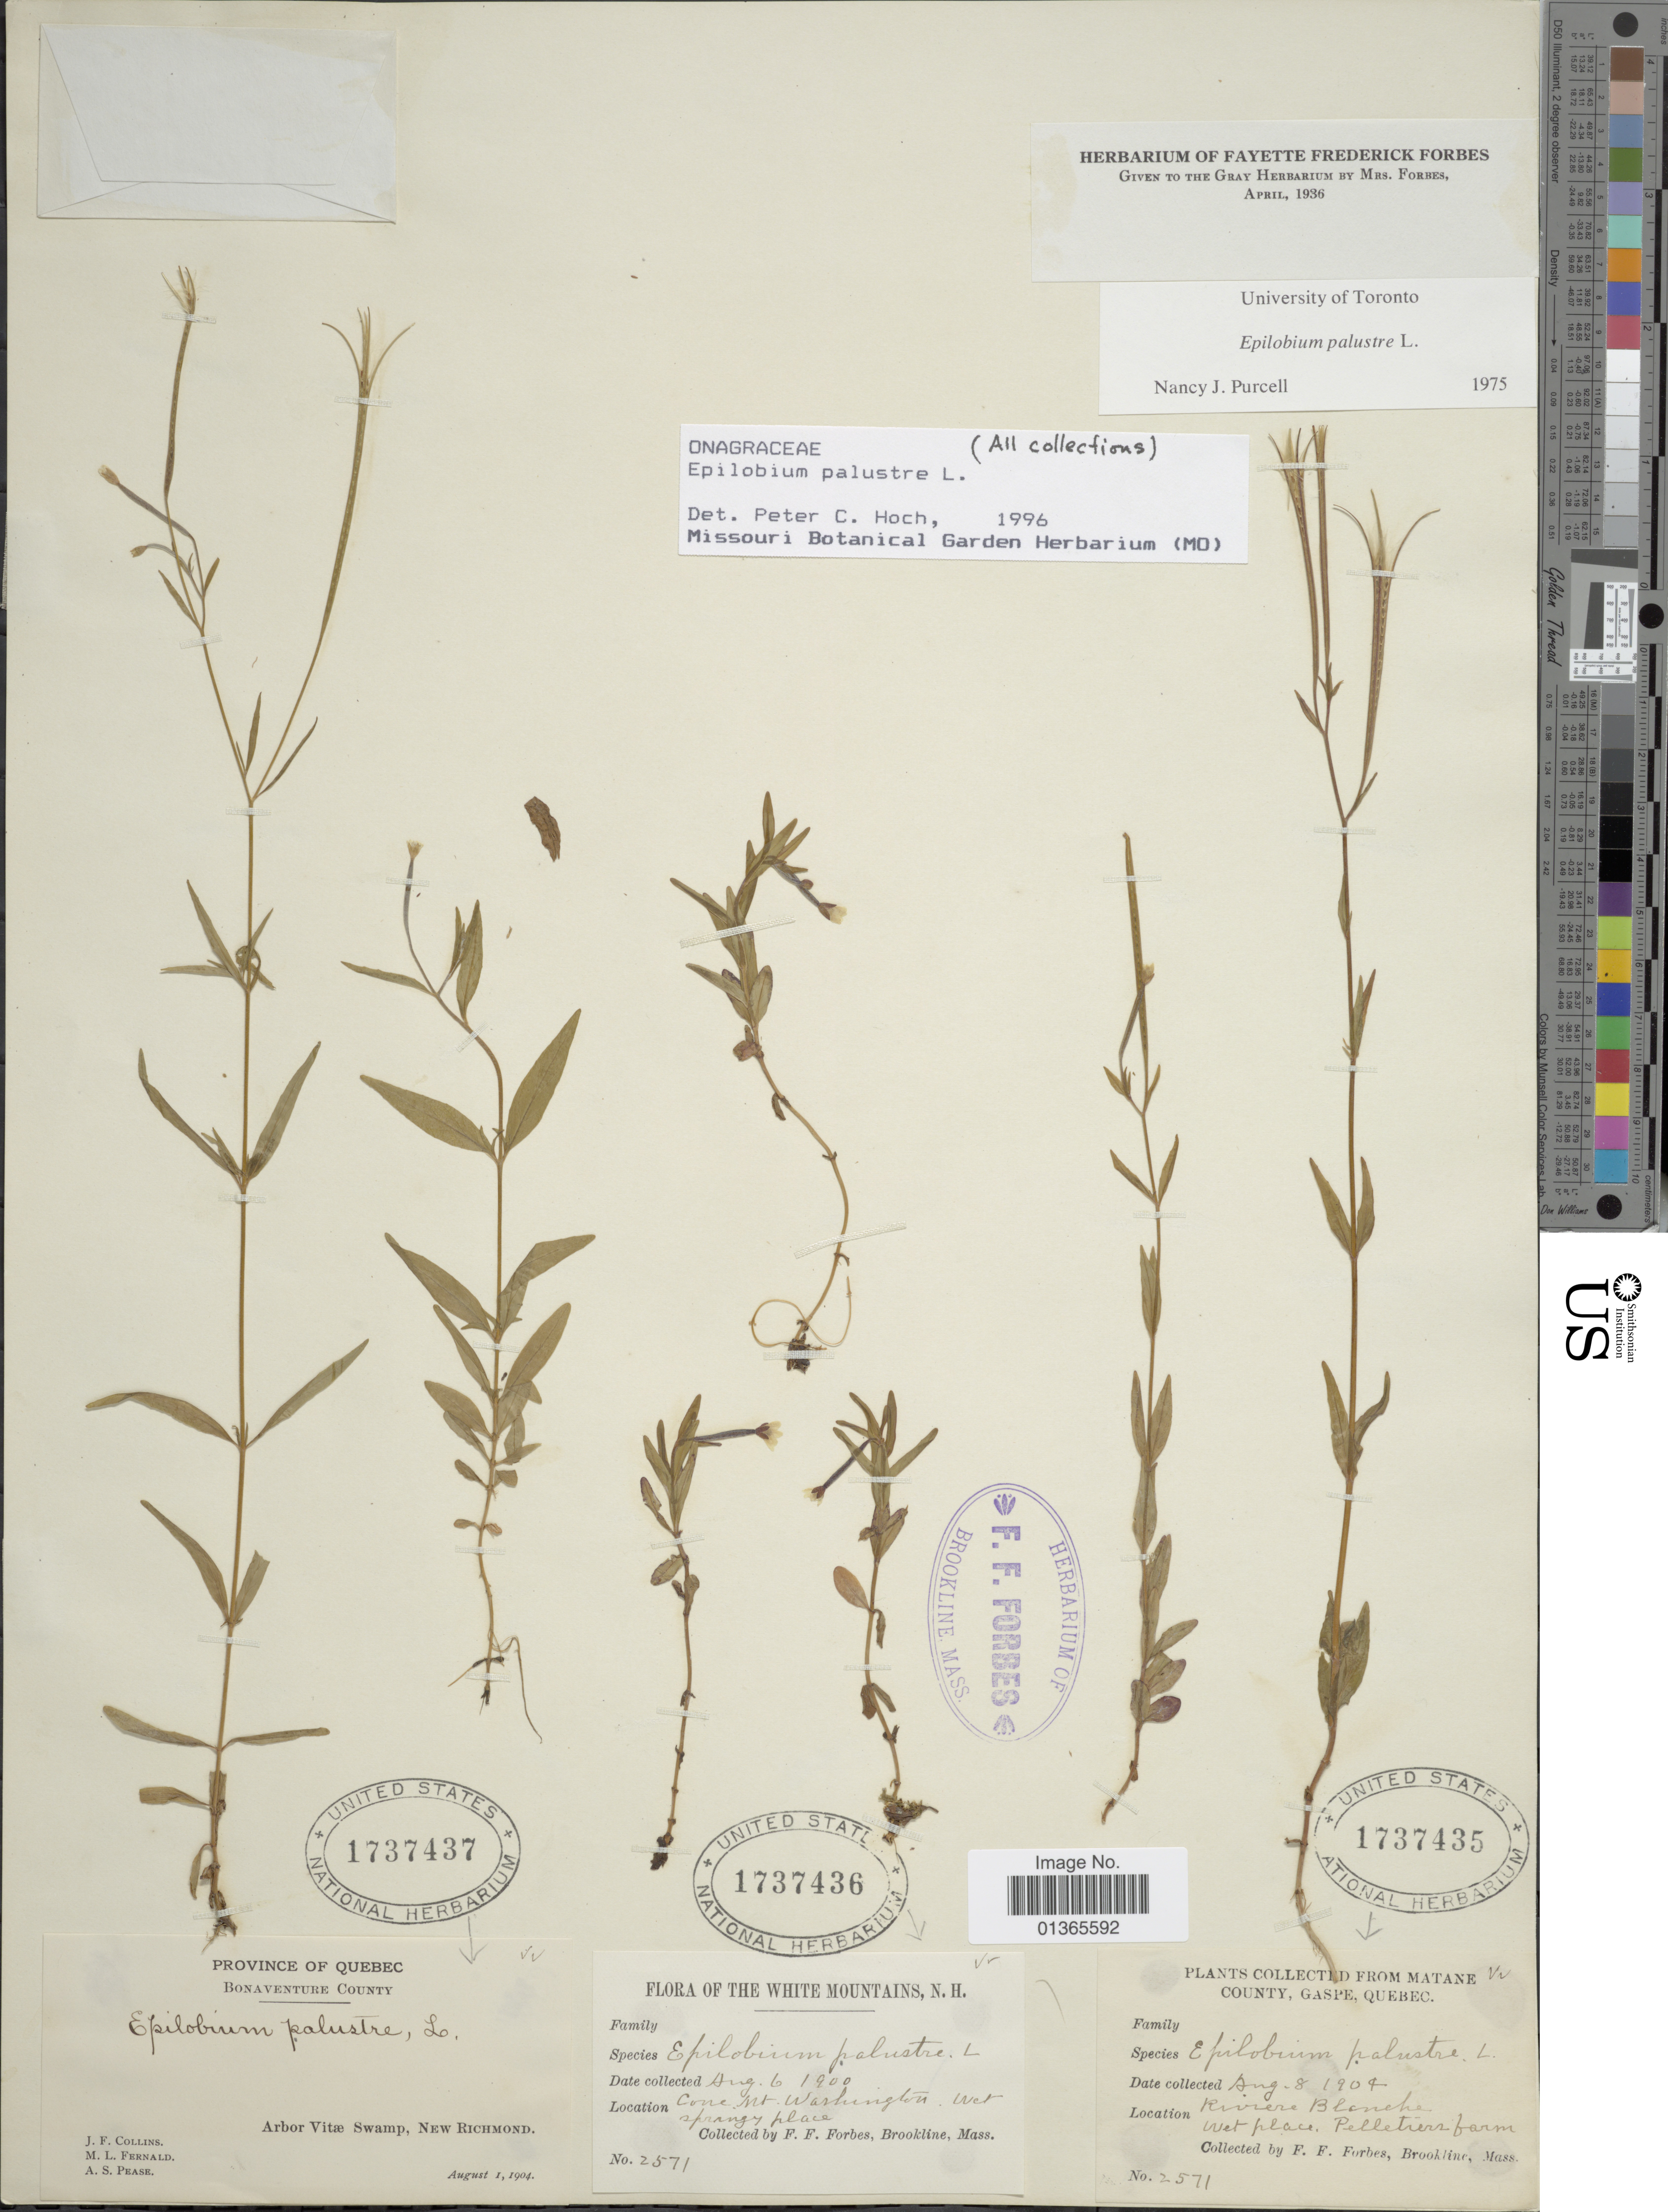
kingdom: Plantae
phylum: Tracheophyta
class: Magnoliopsida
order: Myrtales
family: Onagraceae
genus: Epilobium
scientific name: Epilobium palustre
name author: L.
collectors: J. Collins, M. L. Fernald & A. S. Pease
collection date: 1904-08-01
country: Canada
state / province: Quebec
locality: Bonaventure County. Arbor Vitæ Swamp, New Richmond.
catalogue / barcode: US 1737437-3